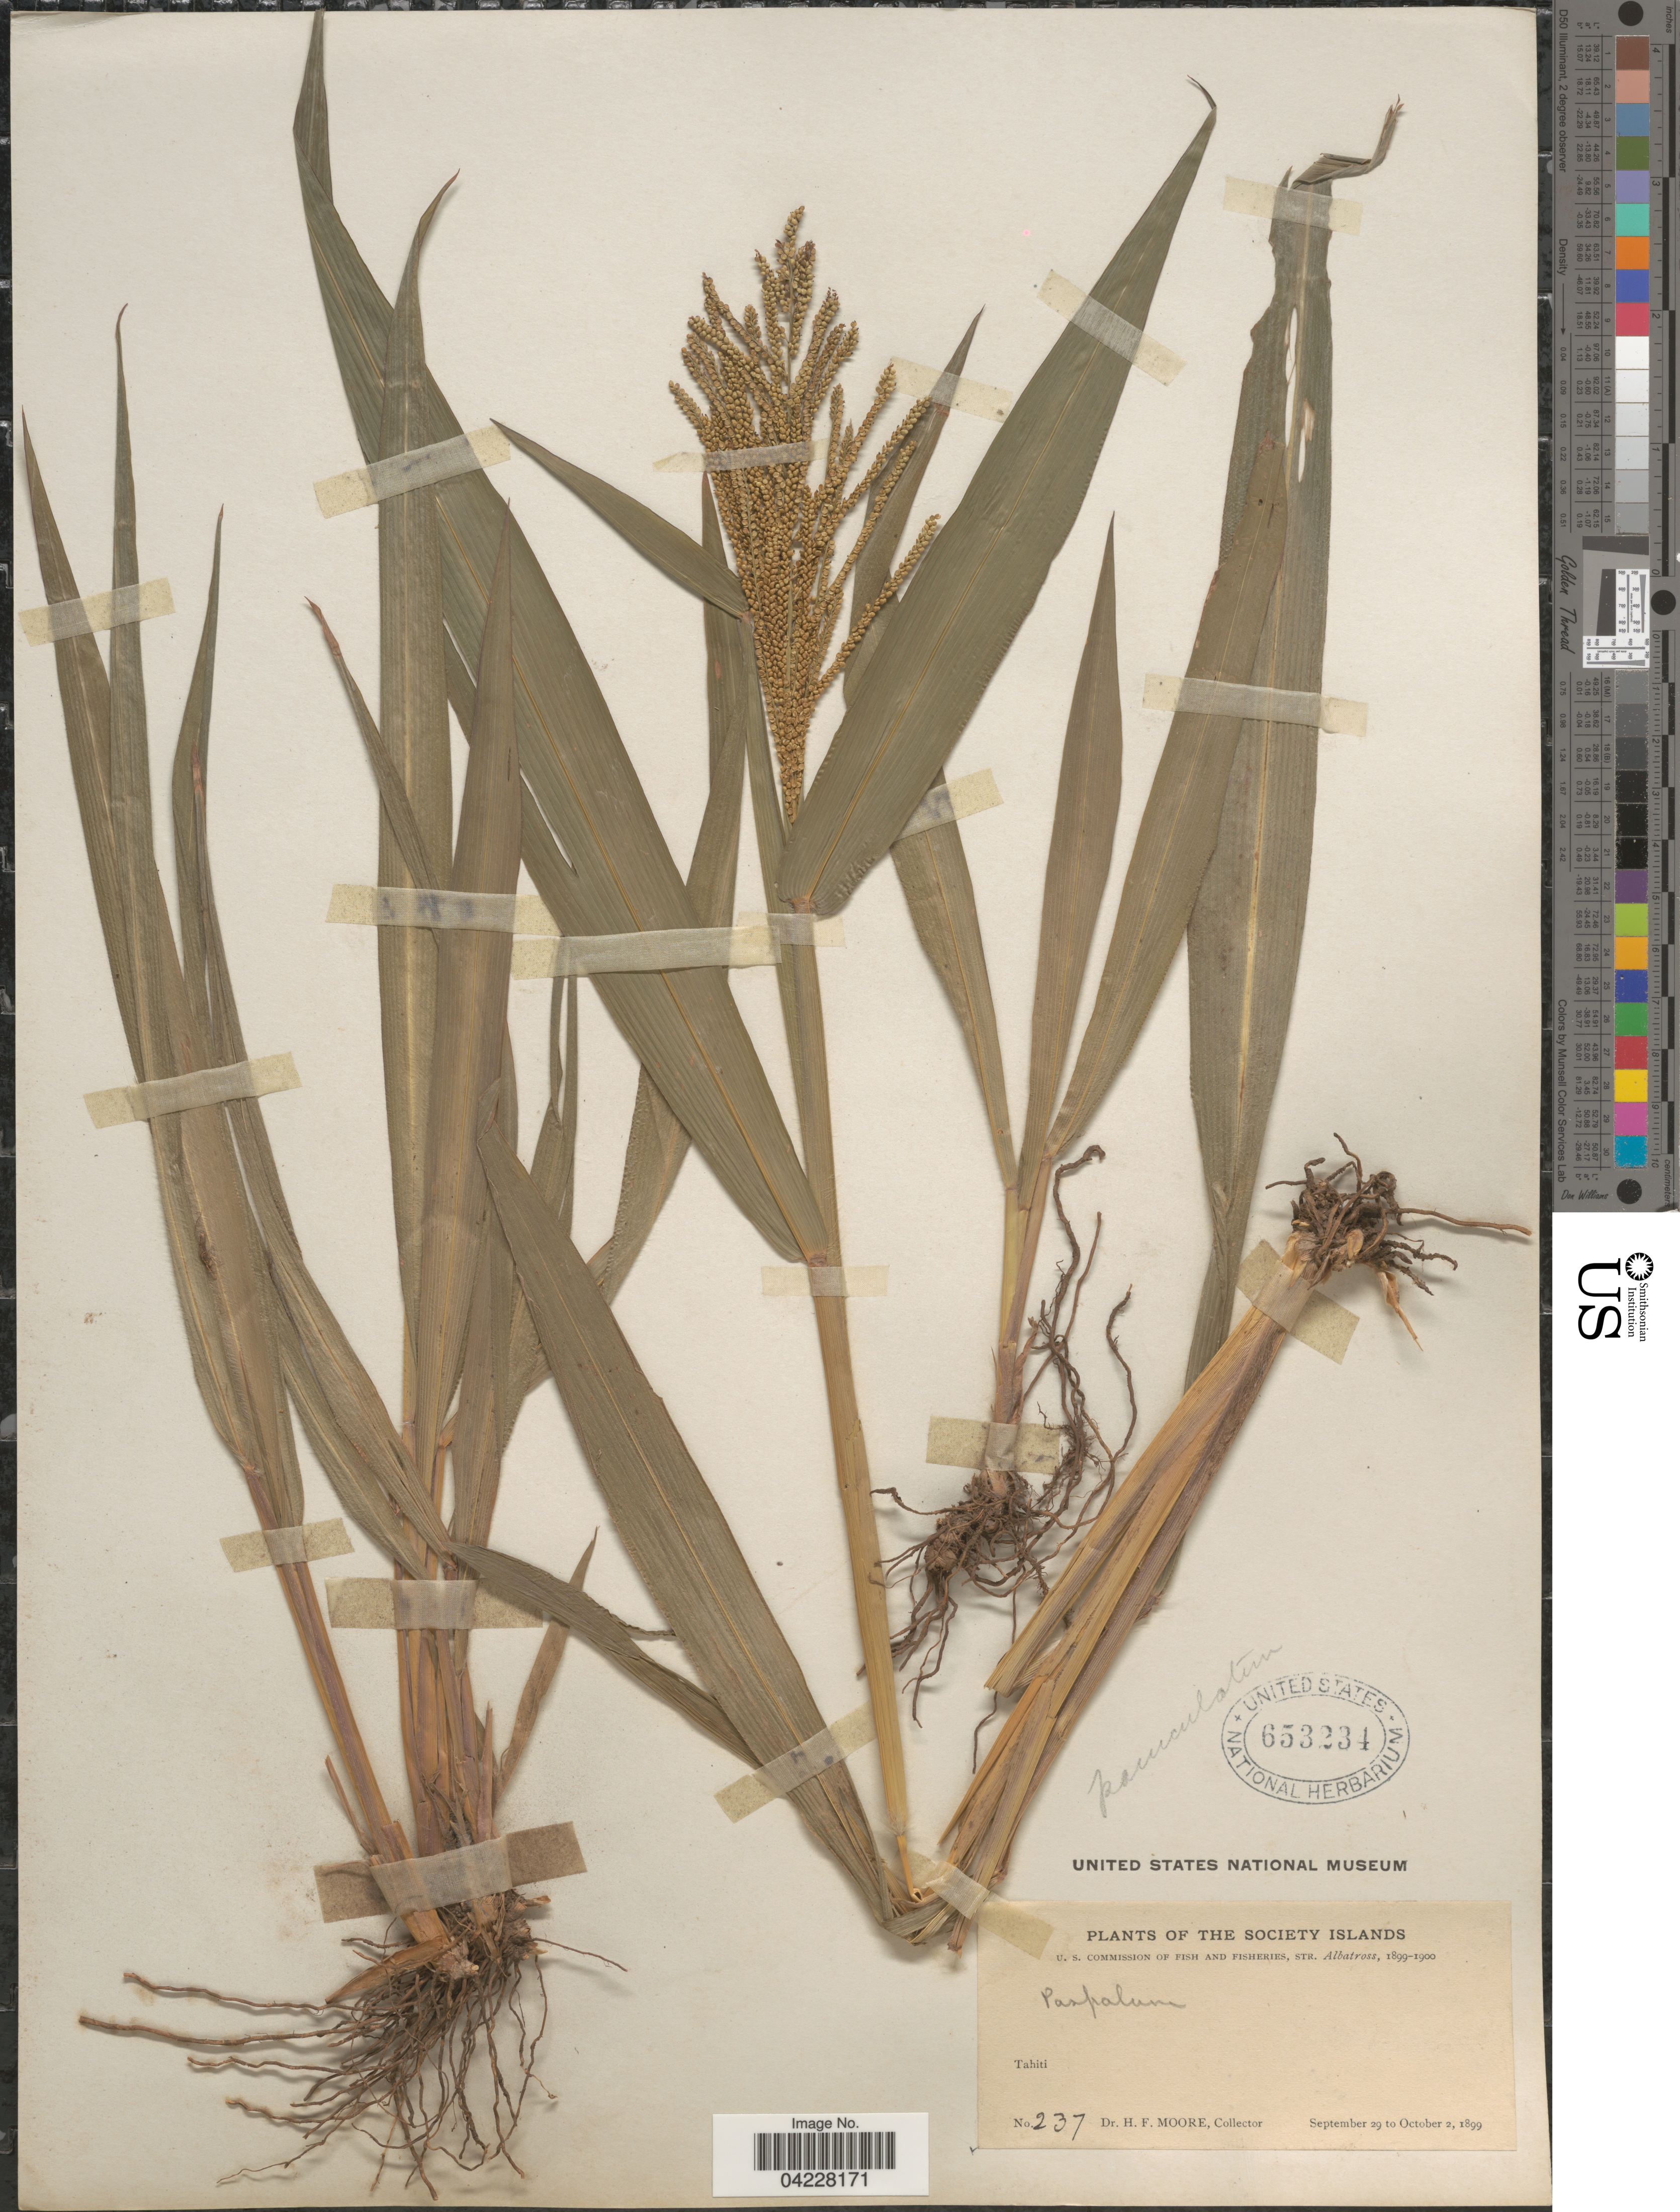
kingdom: Plantae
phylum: Tracheophyta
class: Liliopsida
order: Poales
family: Poaceae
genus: Paspalum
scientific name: Paspalum paniculatum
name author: L.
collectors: H. F. Moore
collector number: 237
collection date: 1899-09-29/1899-10-02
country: French Polynesia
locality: The Society Islands. U.S. Commission of Fish and Fisheries, Str. Albatross, 1899-1900. Tahiti.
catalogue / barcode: US 653234